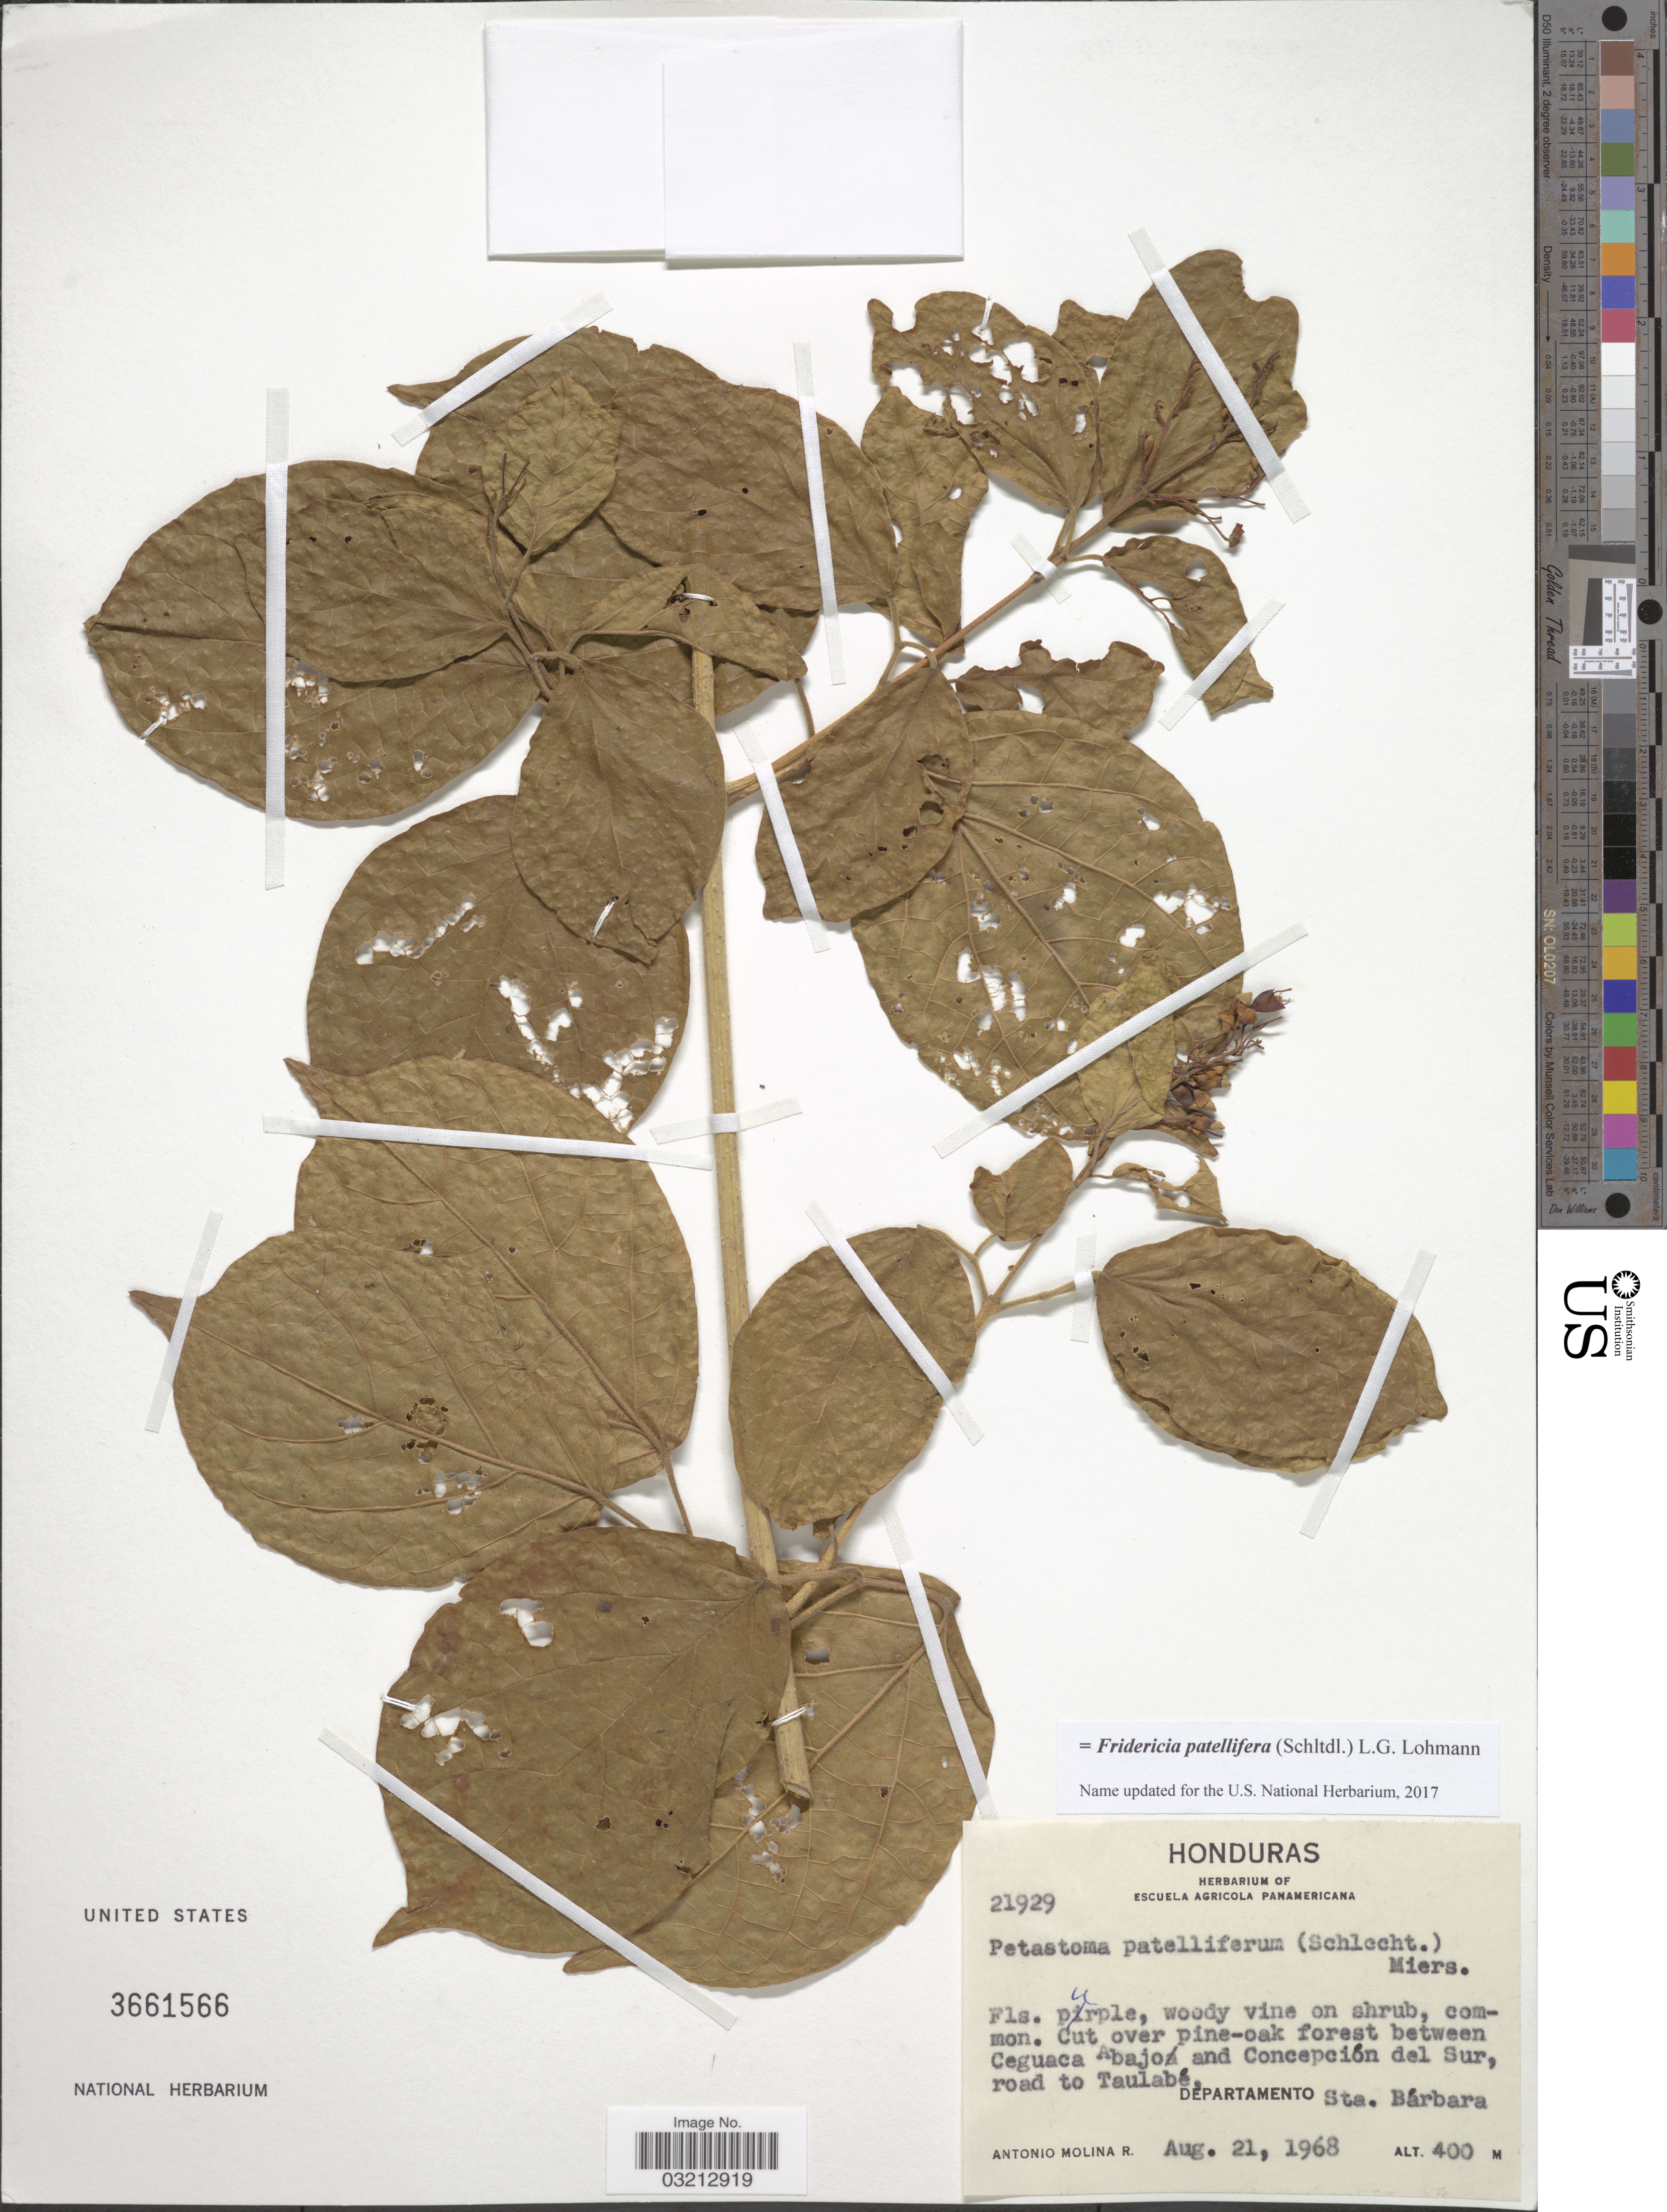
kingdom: Plantae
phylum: Tracheophyta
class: Magnoliopsida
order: Lamiales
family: Bignoniaceae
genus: Fridericia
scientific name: Fridericia patellifera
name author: (Schltdl.) L.G. Lohmann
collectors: A. Molina R.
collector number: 21929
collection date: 1968-08-21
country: Honduras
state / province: Santa Bárbara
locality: Between Ceguaca Abajo and Concepción del Sur, road to Taulabé, Departamento Sta. Bárbara.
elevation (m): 400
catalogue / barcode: US 3661566